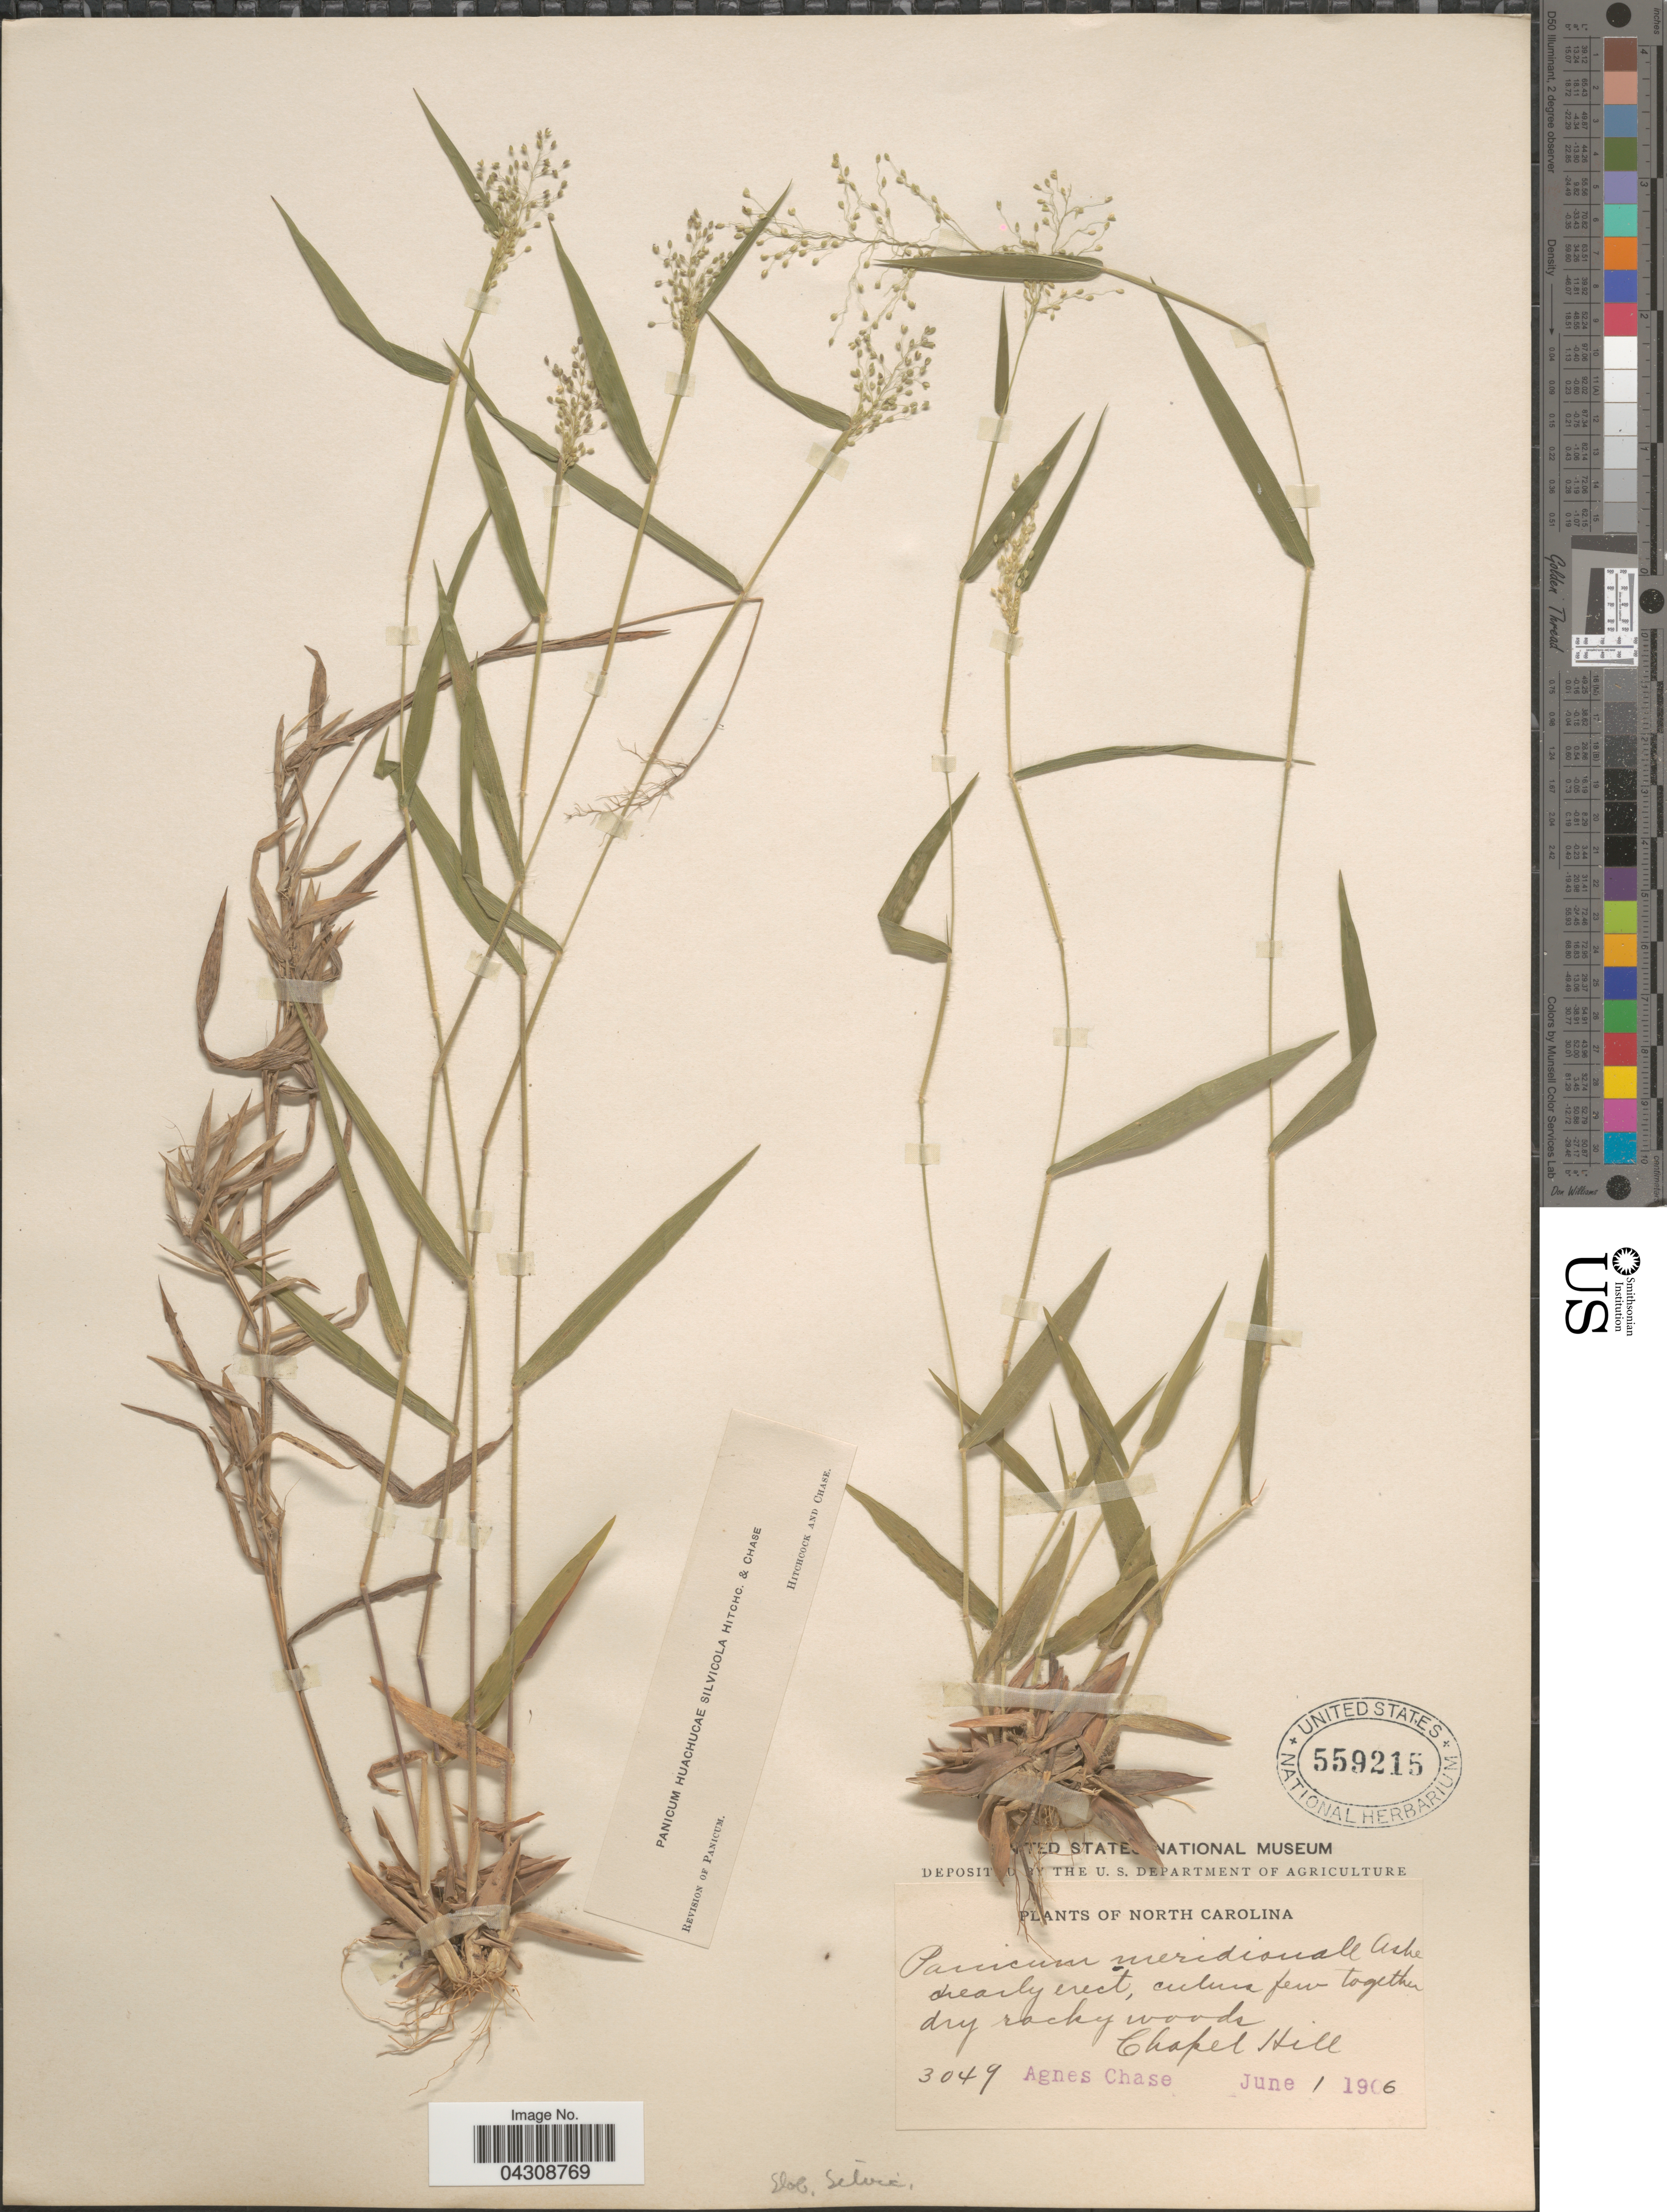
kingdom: Plantae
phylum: Tracheophyta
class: Liliopsida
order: Poales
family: Poaceae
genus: Dichanthelium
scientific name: Dichanthelium acuminatum var. acuminatum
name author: (Sw.) Gould & C.A. Clark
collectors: A. Chase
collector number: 3049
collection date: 1906-06-01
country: United States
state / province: North Carolina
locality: Dry rocky woods Chapel Hill.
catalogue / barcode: US 559215